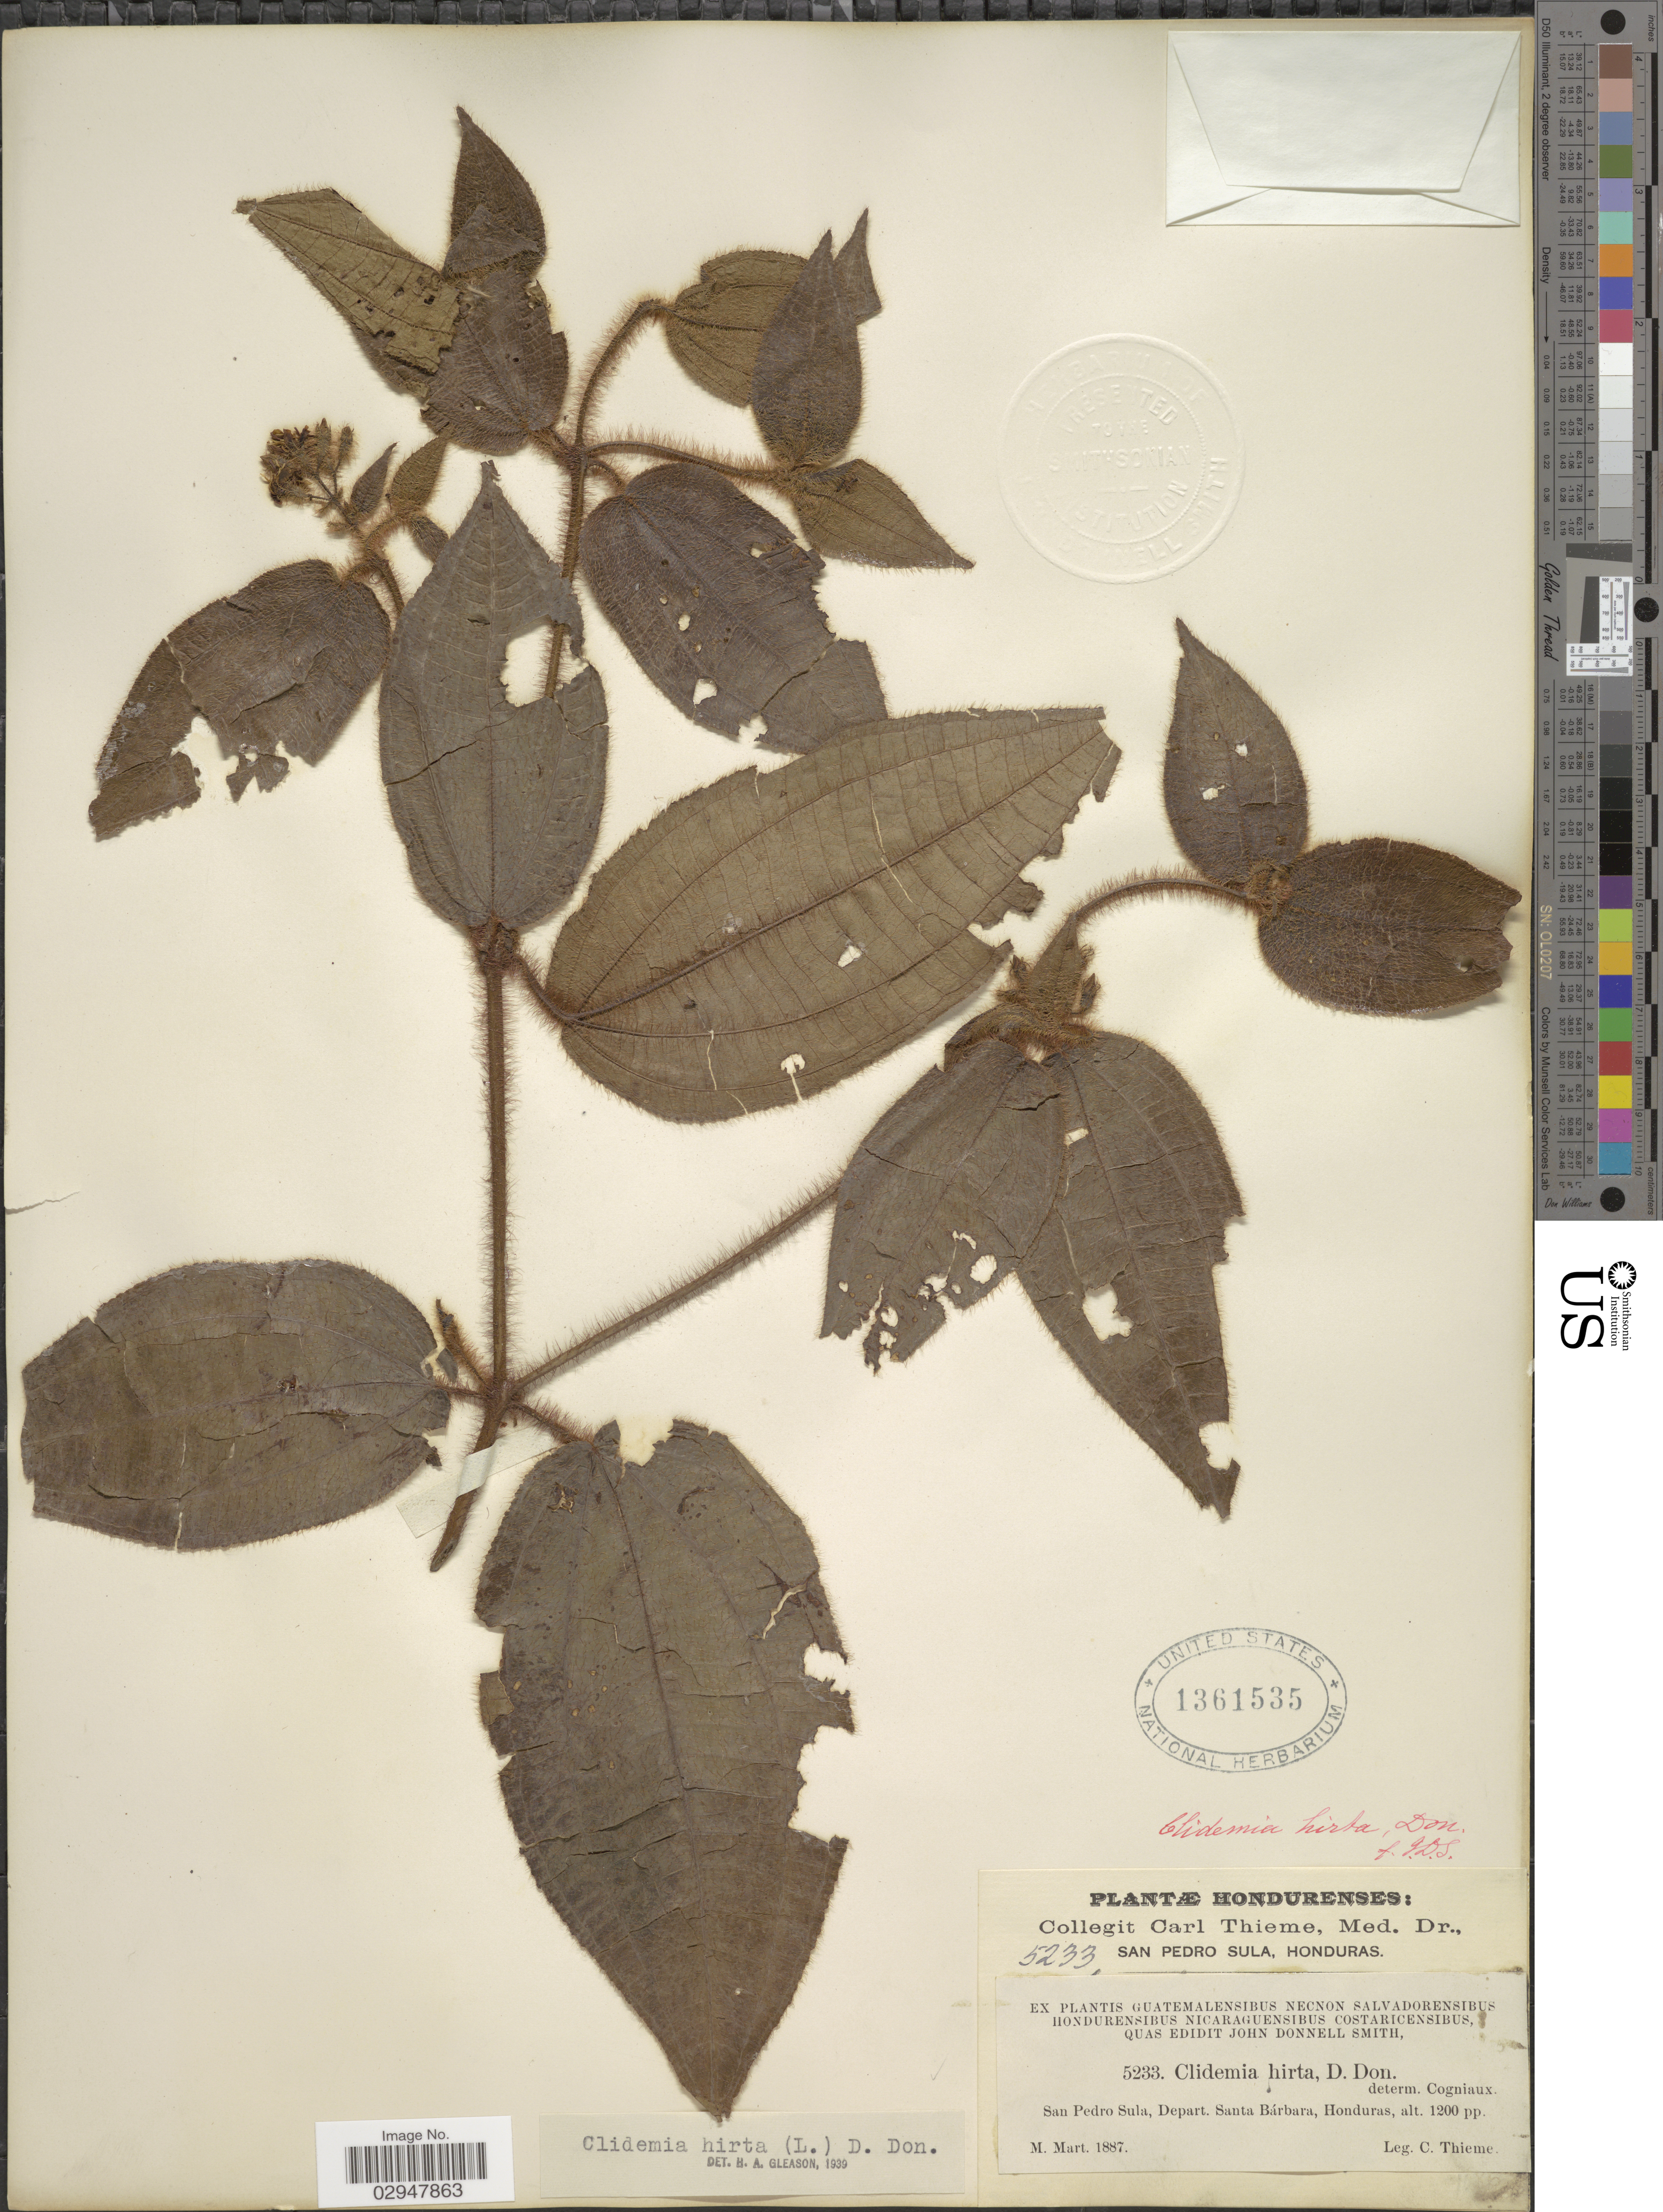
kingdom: Plantae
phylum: Tracheophyta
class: Magnoliopsida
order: Myrtales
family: Melastomataceae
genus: Miconia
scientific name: Miconia hirta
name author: Cogn.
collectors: C. Thieme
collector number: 5233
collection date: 1887-03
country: Honduras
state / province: Santa Bárbara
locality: San Pedro Sula, Depart. Santa Bárbara, Honduras.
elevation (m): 366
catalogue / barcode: US 1361535